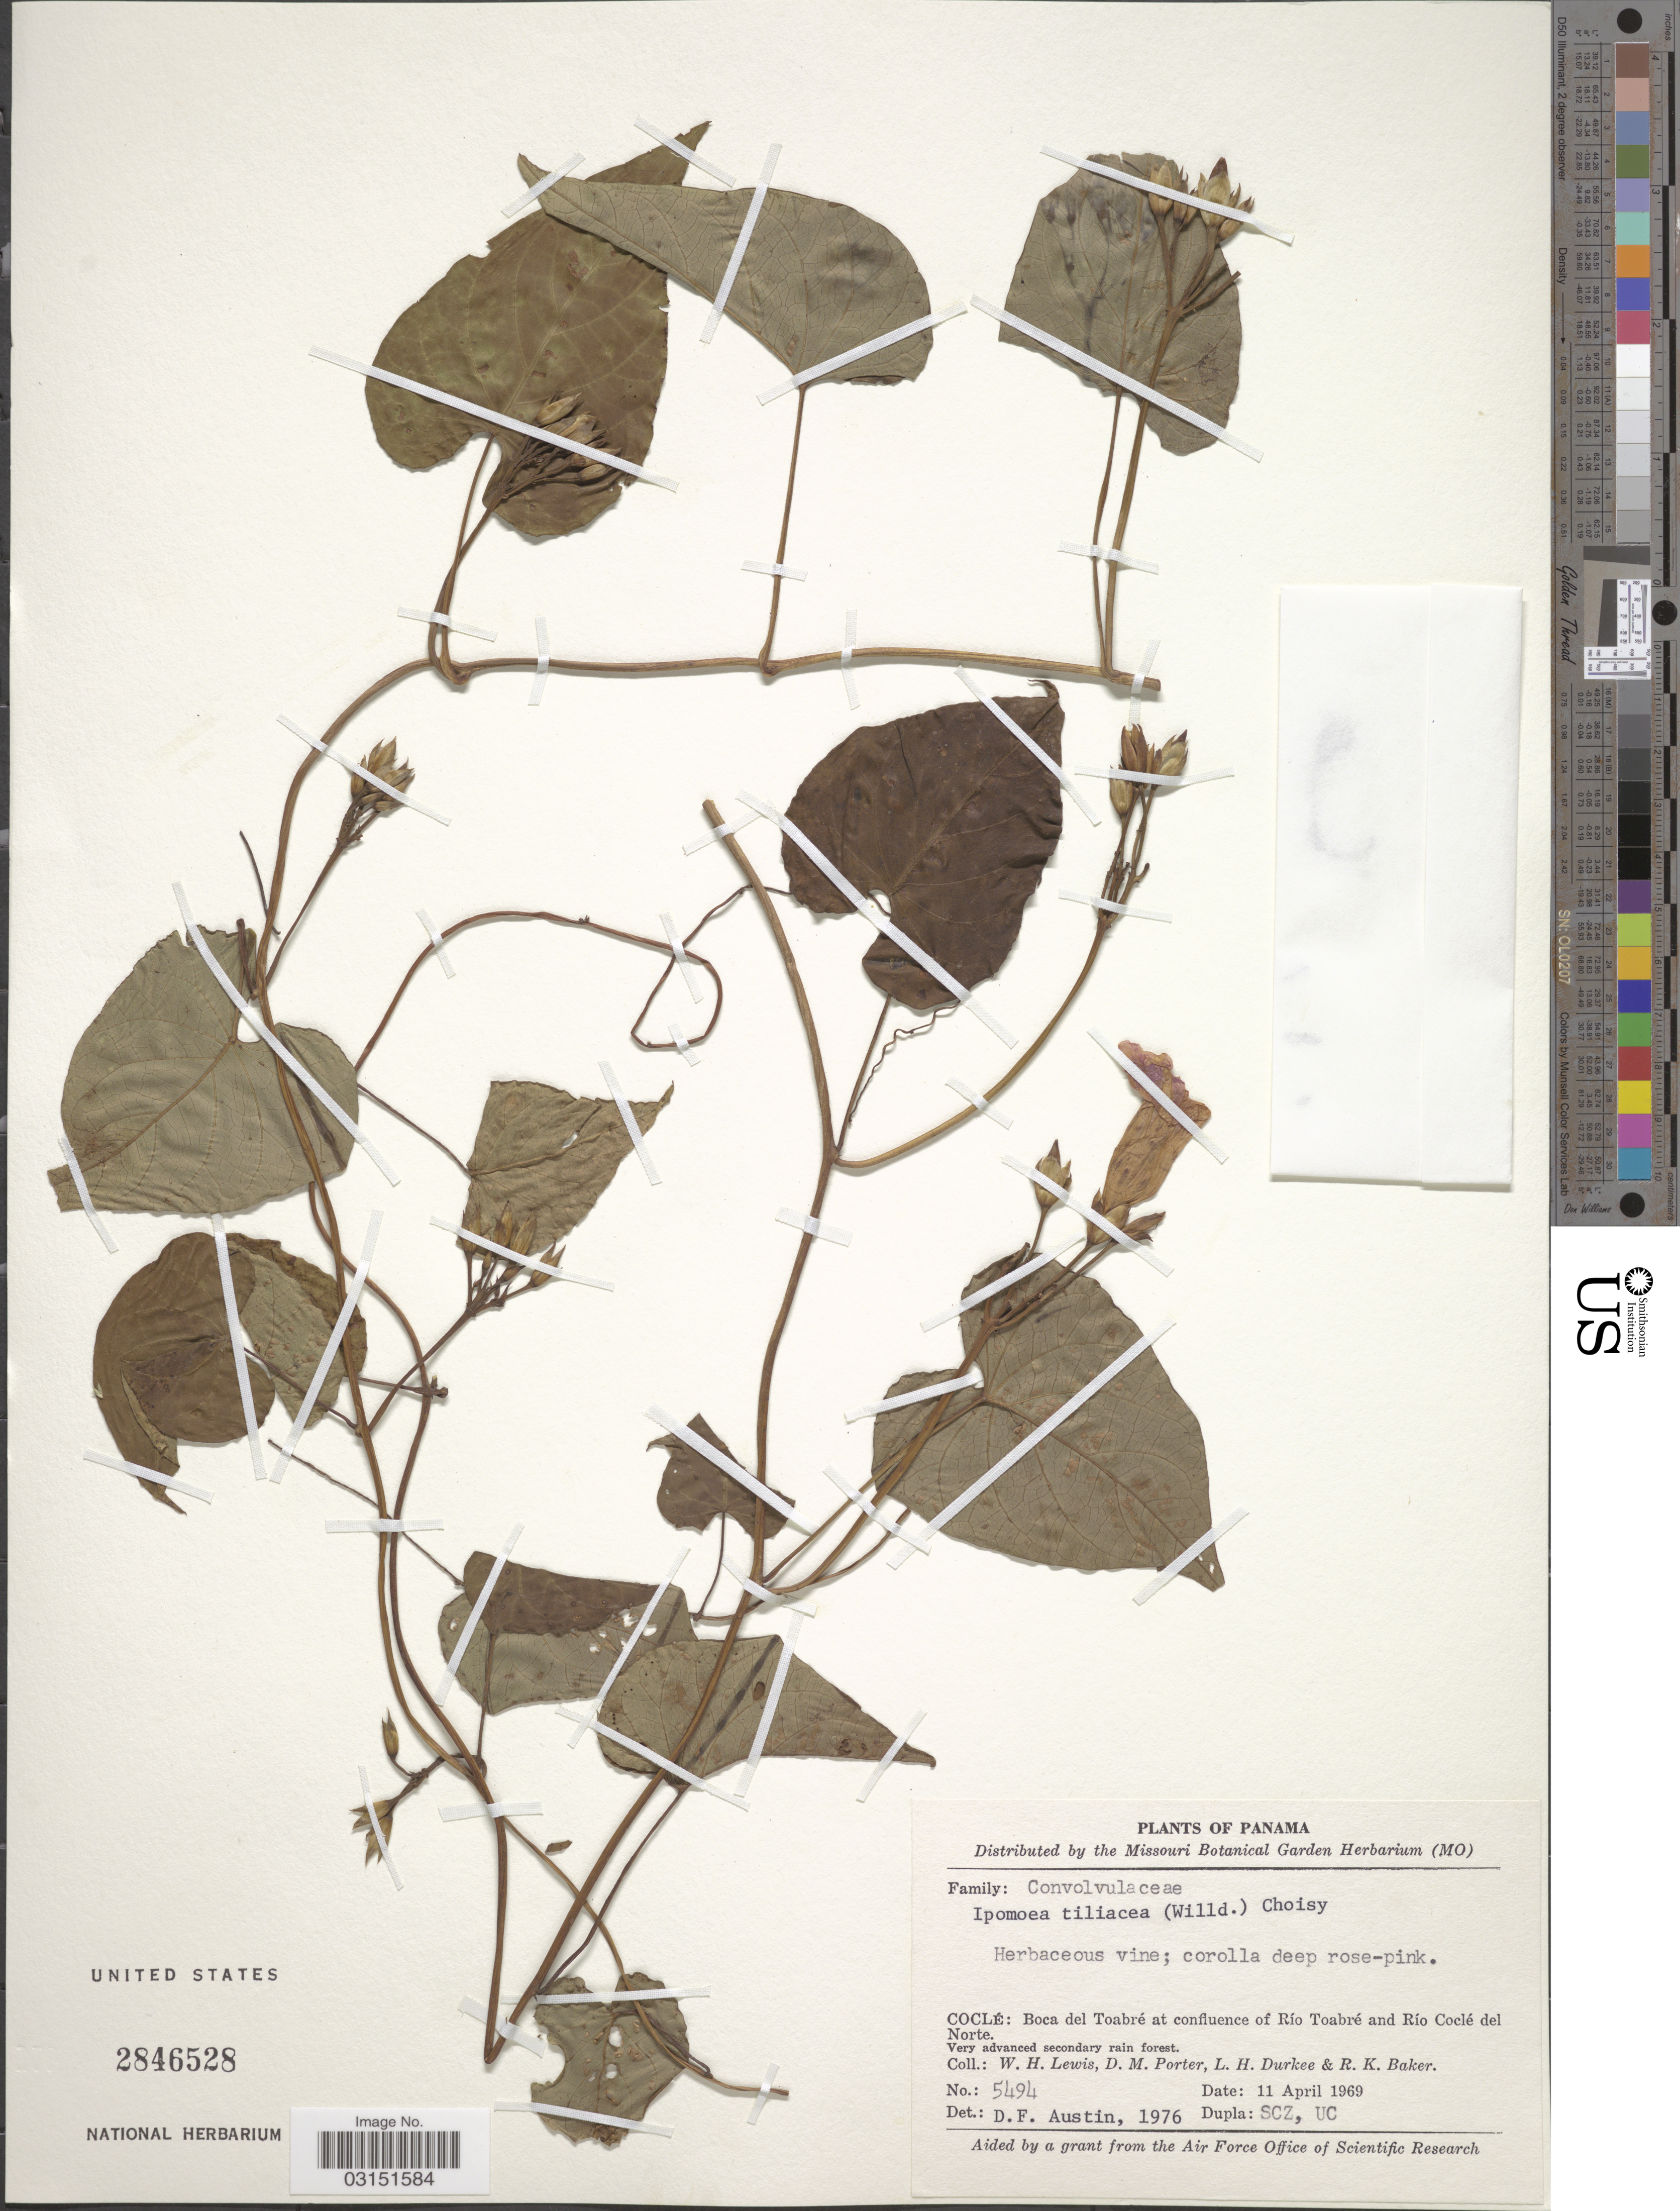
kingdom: Plantae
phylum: Tracheophyta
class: Magnoliopsida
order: Solanales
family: Convolvulaceae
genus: Ipomoea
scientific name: Ipomoea tiliacea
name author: (Willd.) Choisy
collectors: W. H. Lewis, D. Porter, L. H. Durkee & R. K. Baker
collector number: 5494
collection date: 1969-04-11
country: Panama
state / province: Coclé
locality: Boca del Toabré at confluence of Río Toabré and Río Coclé del Norte.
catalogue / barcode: US 2846528